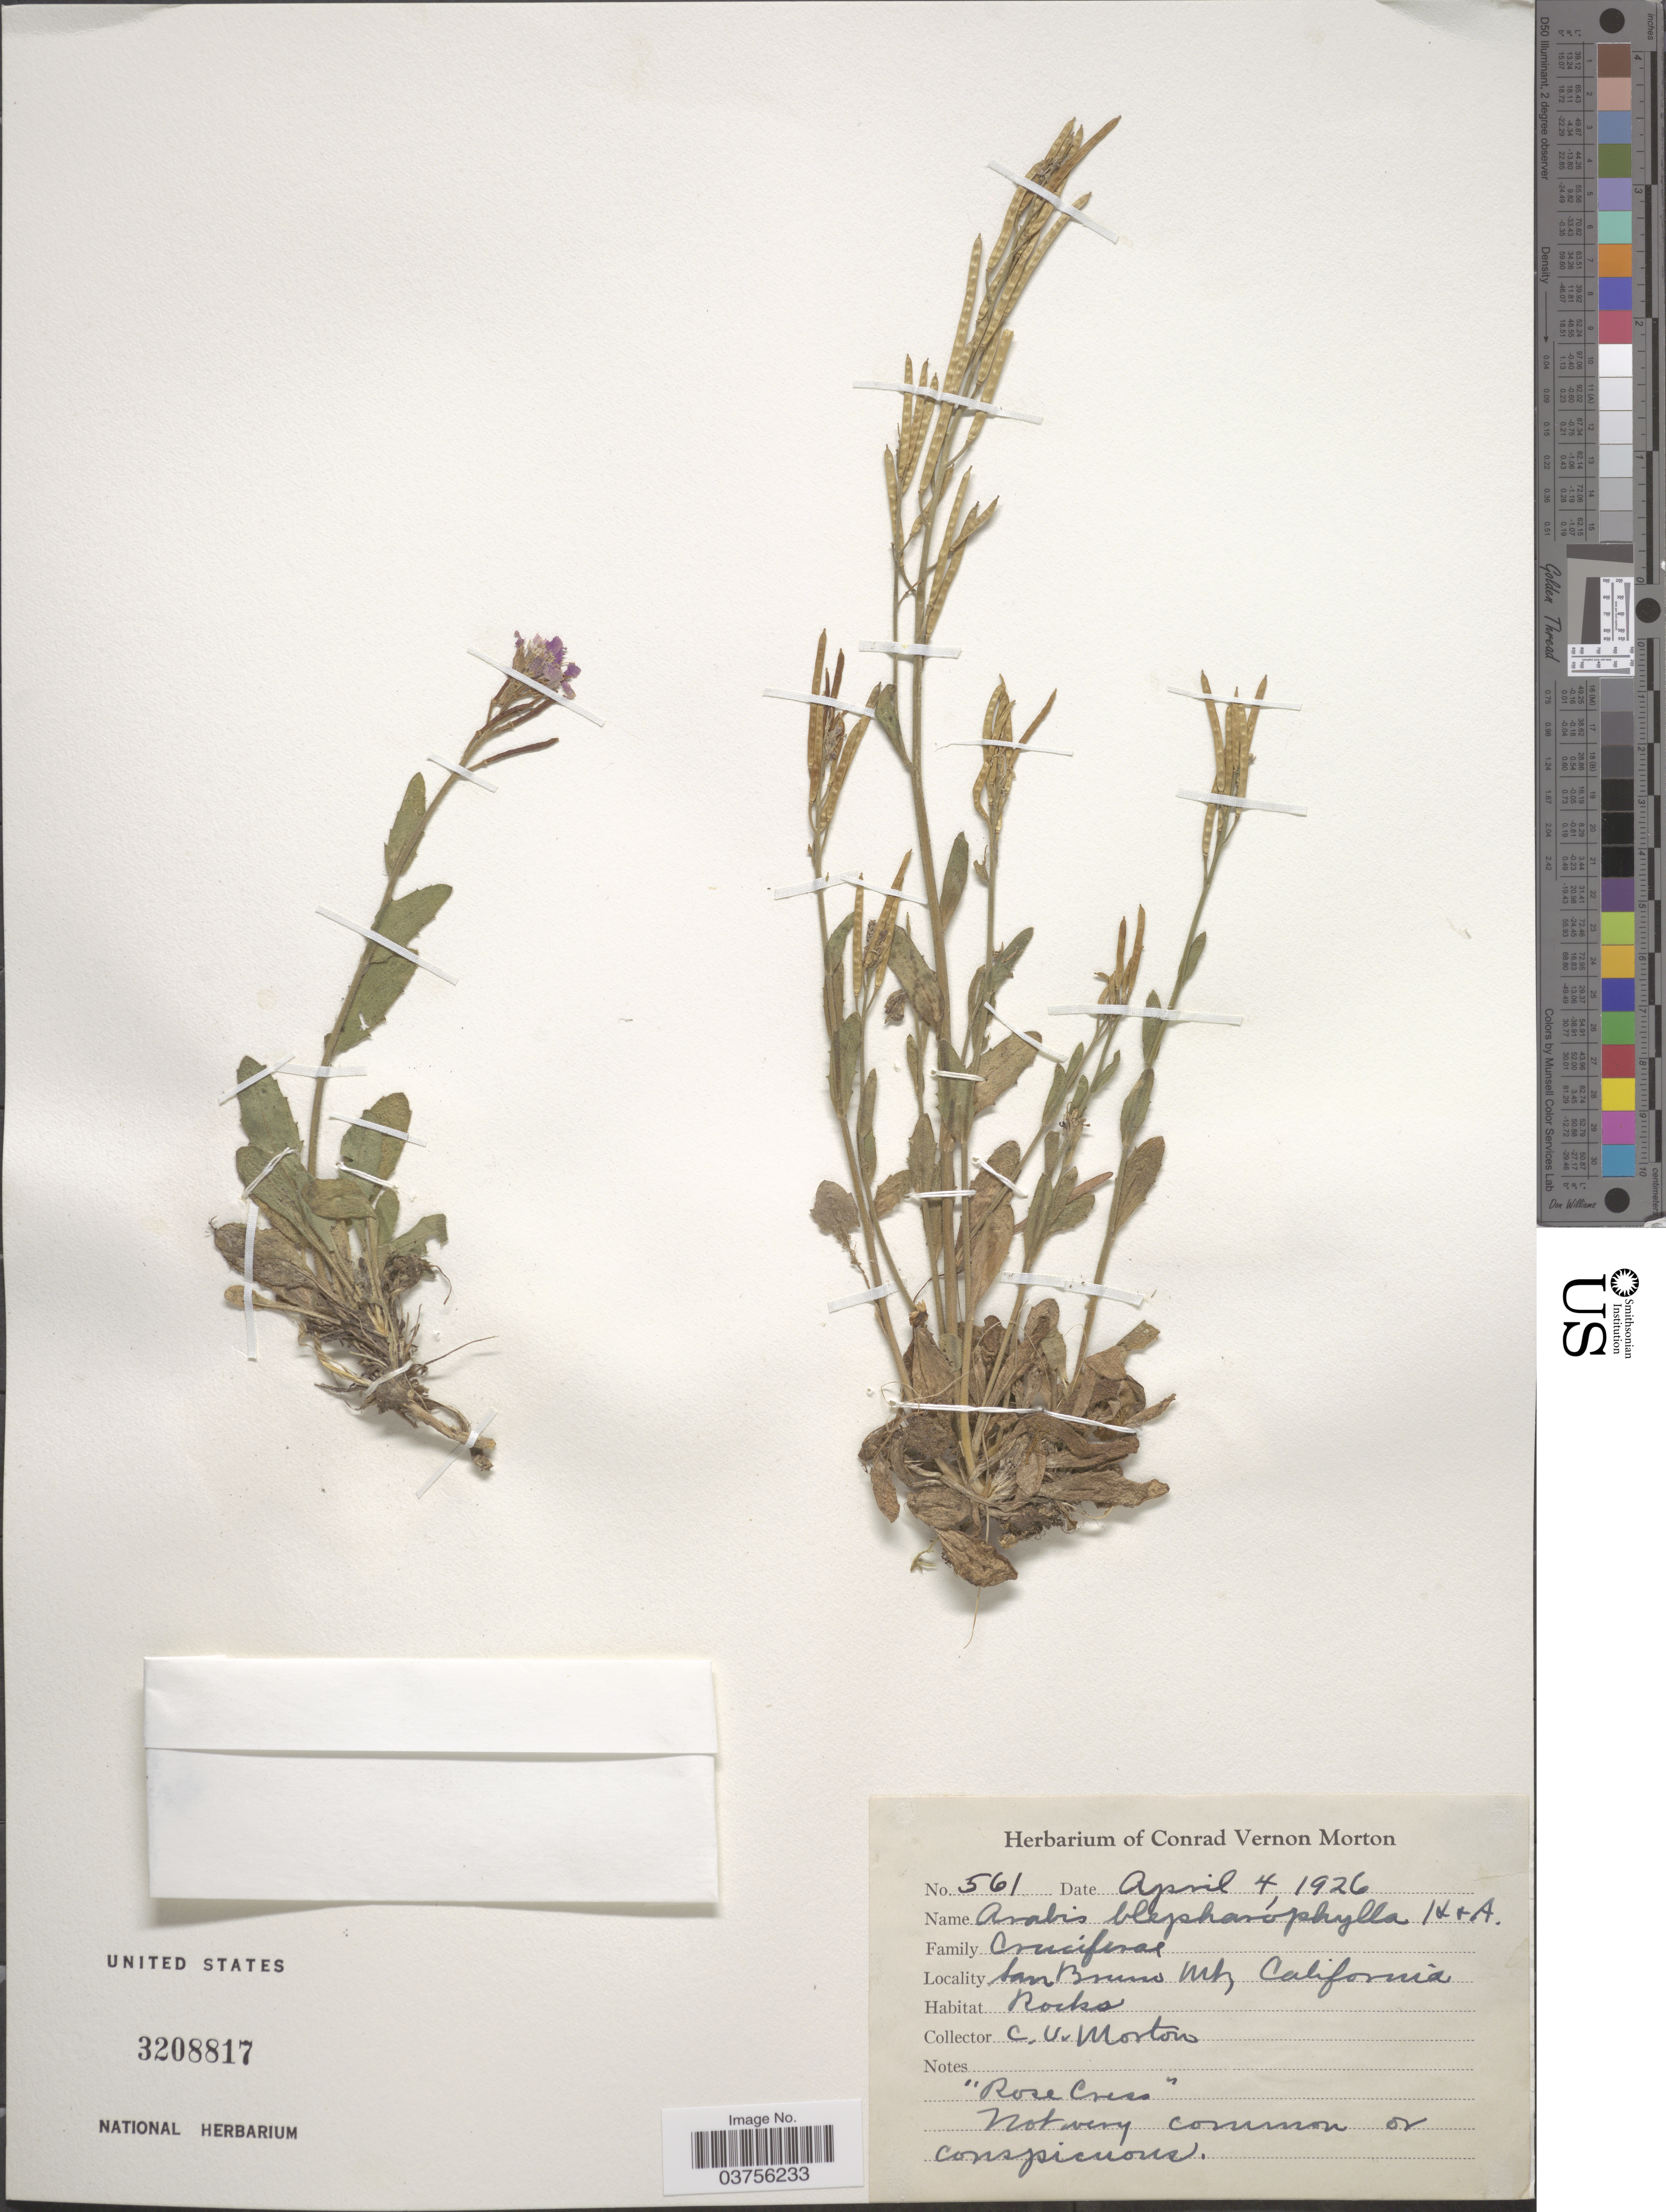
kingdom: Plantae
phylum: Tracheophyta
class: Magnoliopsida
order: Brassicales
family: Brassicaceae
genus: Arabis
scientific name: Arabis blepharophylla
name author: Hook. & Arn.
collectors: C. V. Morton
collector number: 561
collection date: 1926-04-04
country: United States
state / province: California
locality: San Bruno Mts.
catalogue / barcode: US 3208817